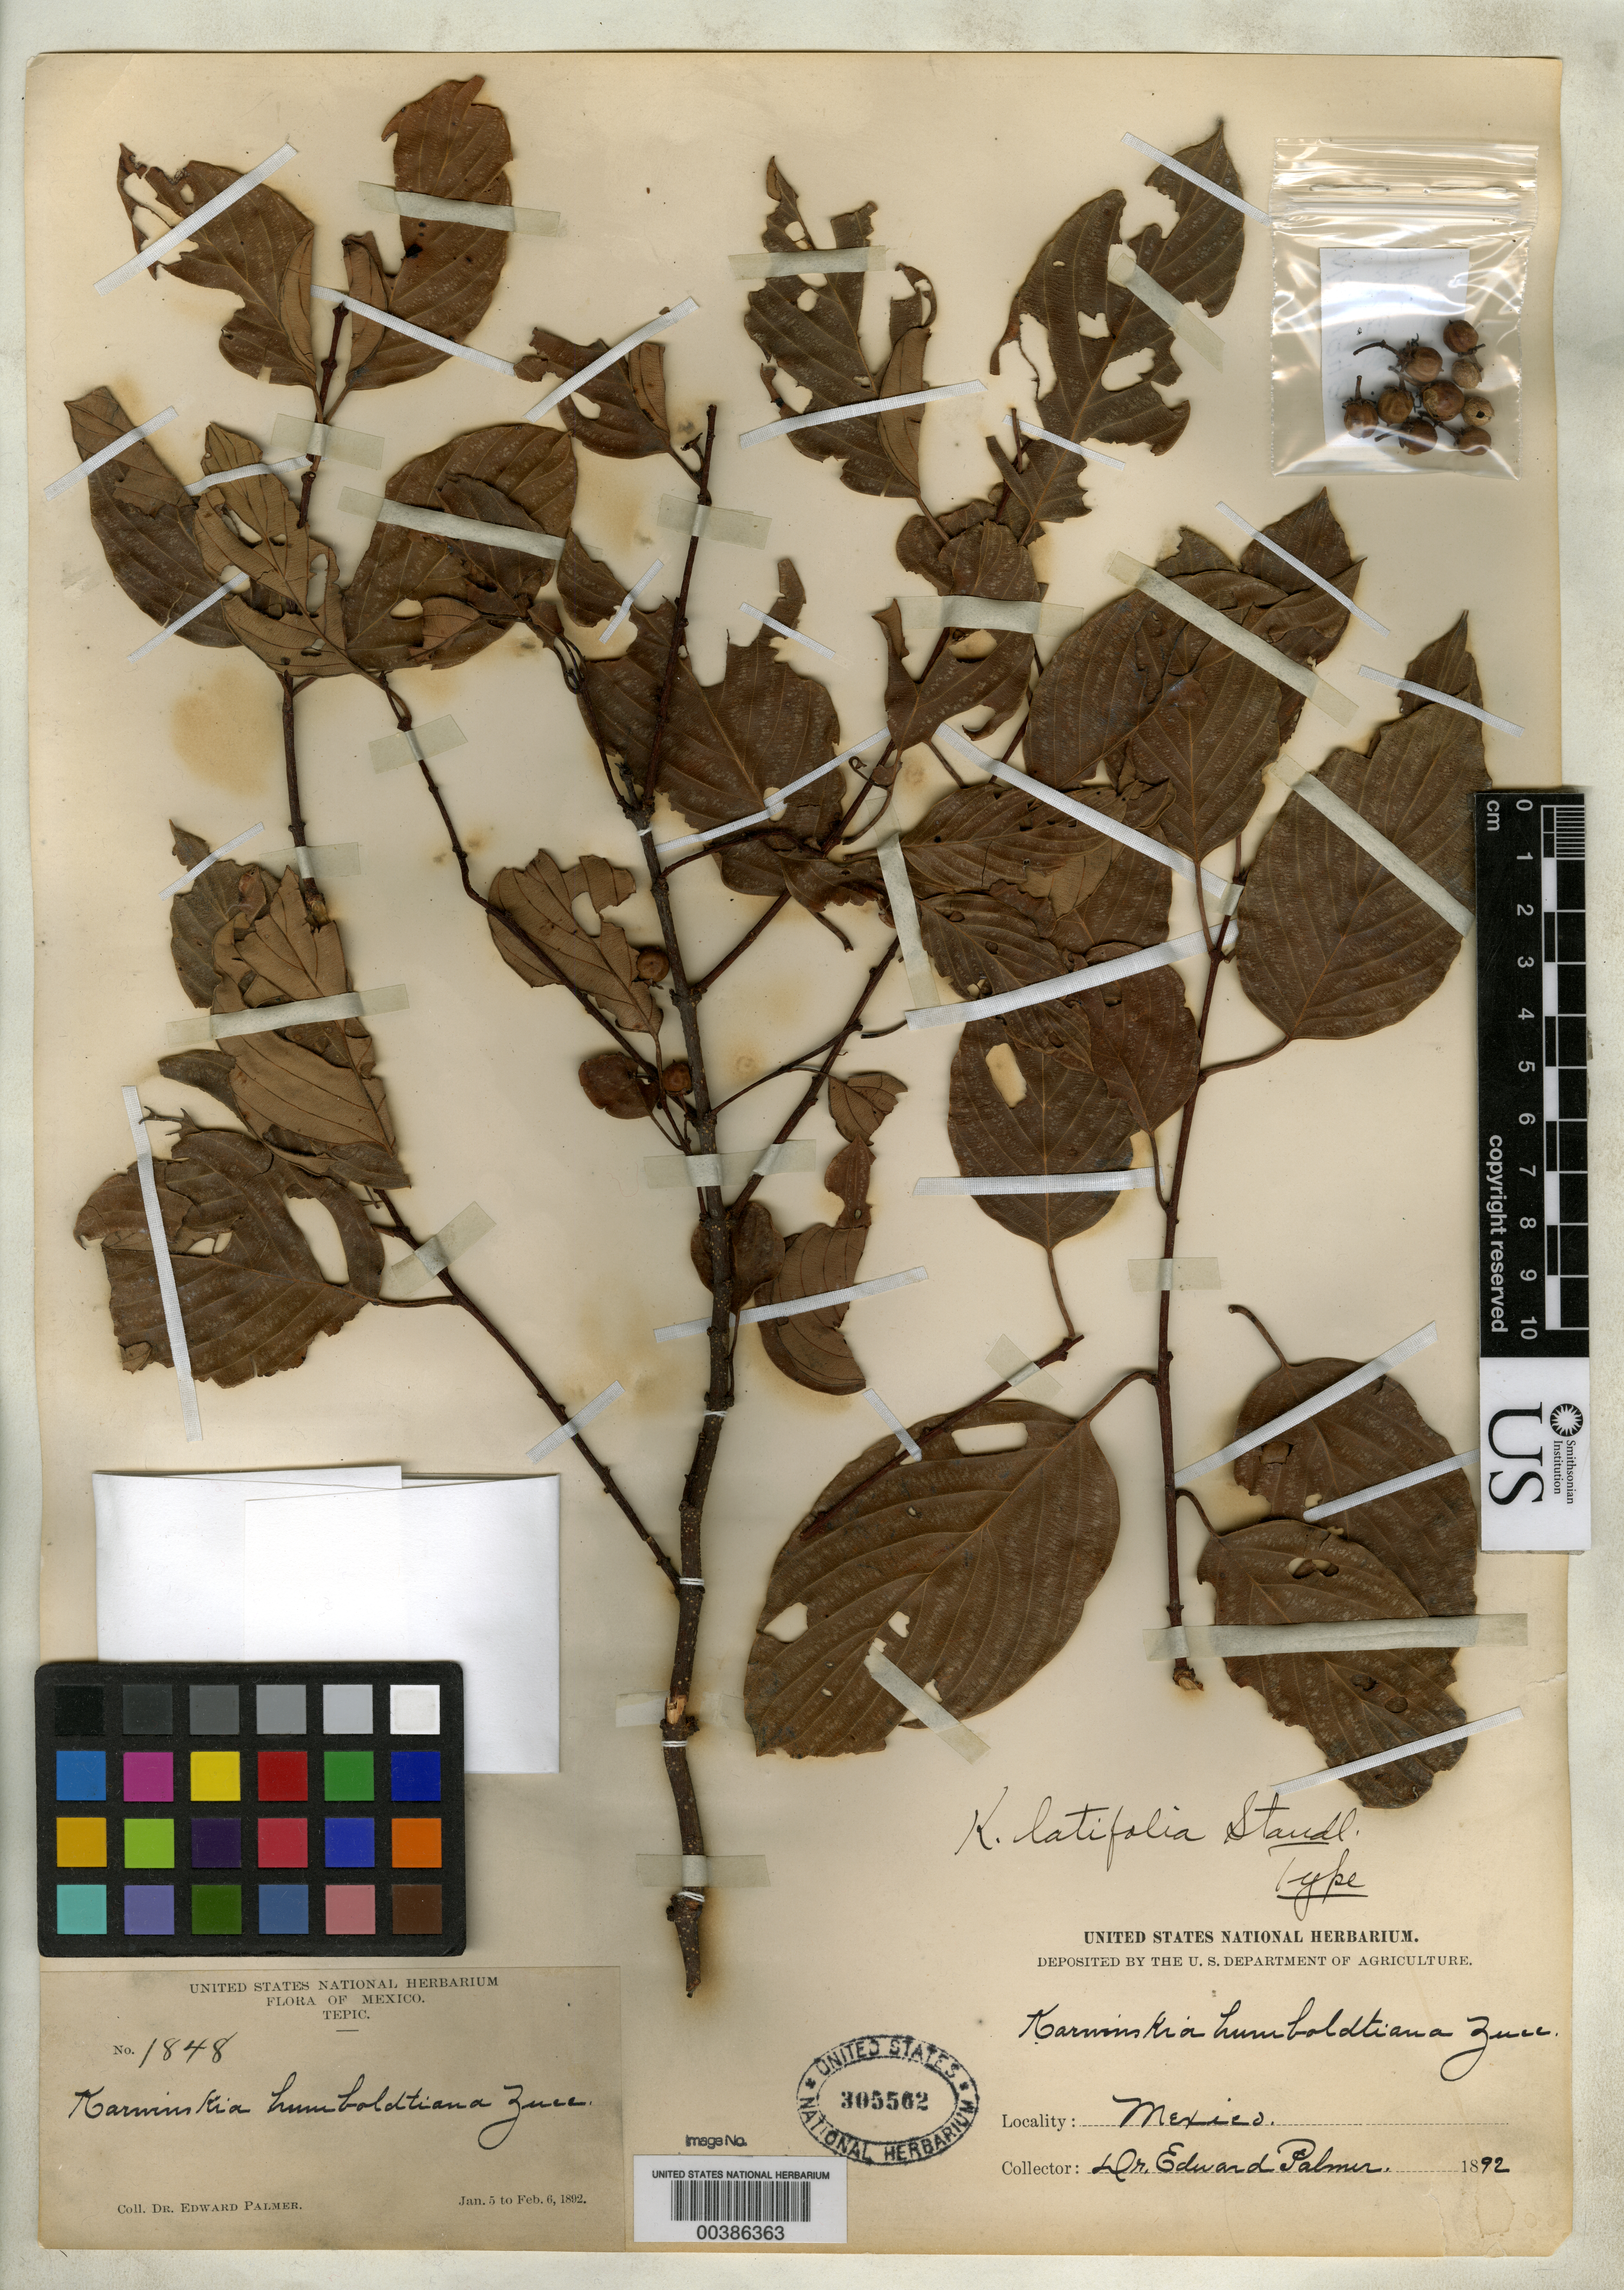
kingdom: Plantae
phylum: Tracheophyta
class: Magnoliopsida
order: Rosales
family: Rhamnaceae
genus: Karwinskia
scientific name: Karwinskia latifolia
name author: Standl.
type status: Holotype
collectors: E. Palmer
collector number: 1848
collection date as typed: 1892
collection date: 1892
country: Mexico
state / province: Nayarit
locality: Tepic.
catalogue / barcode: US 305562